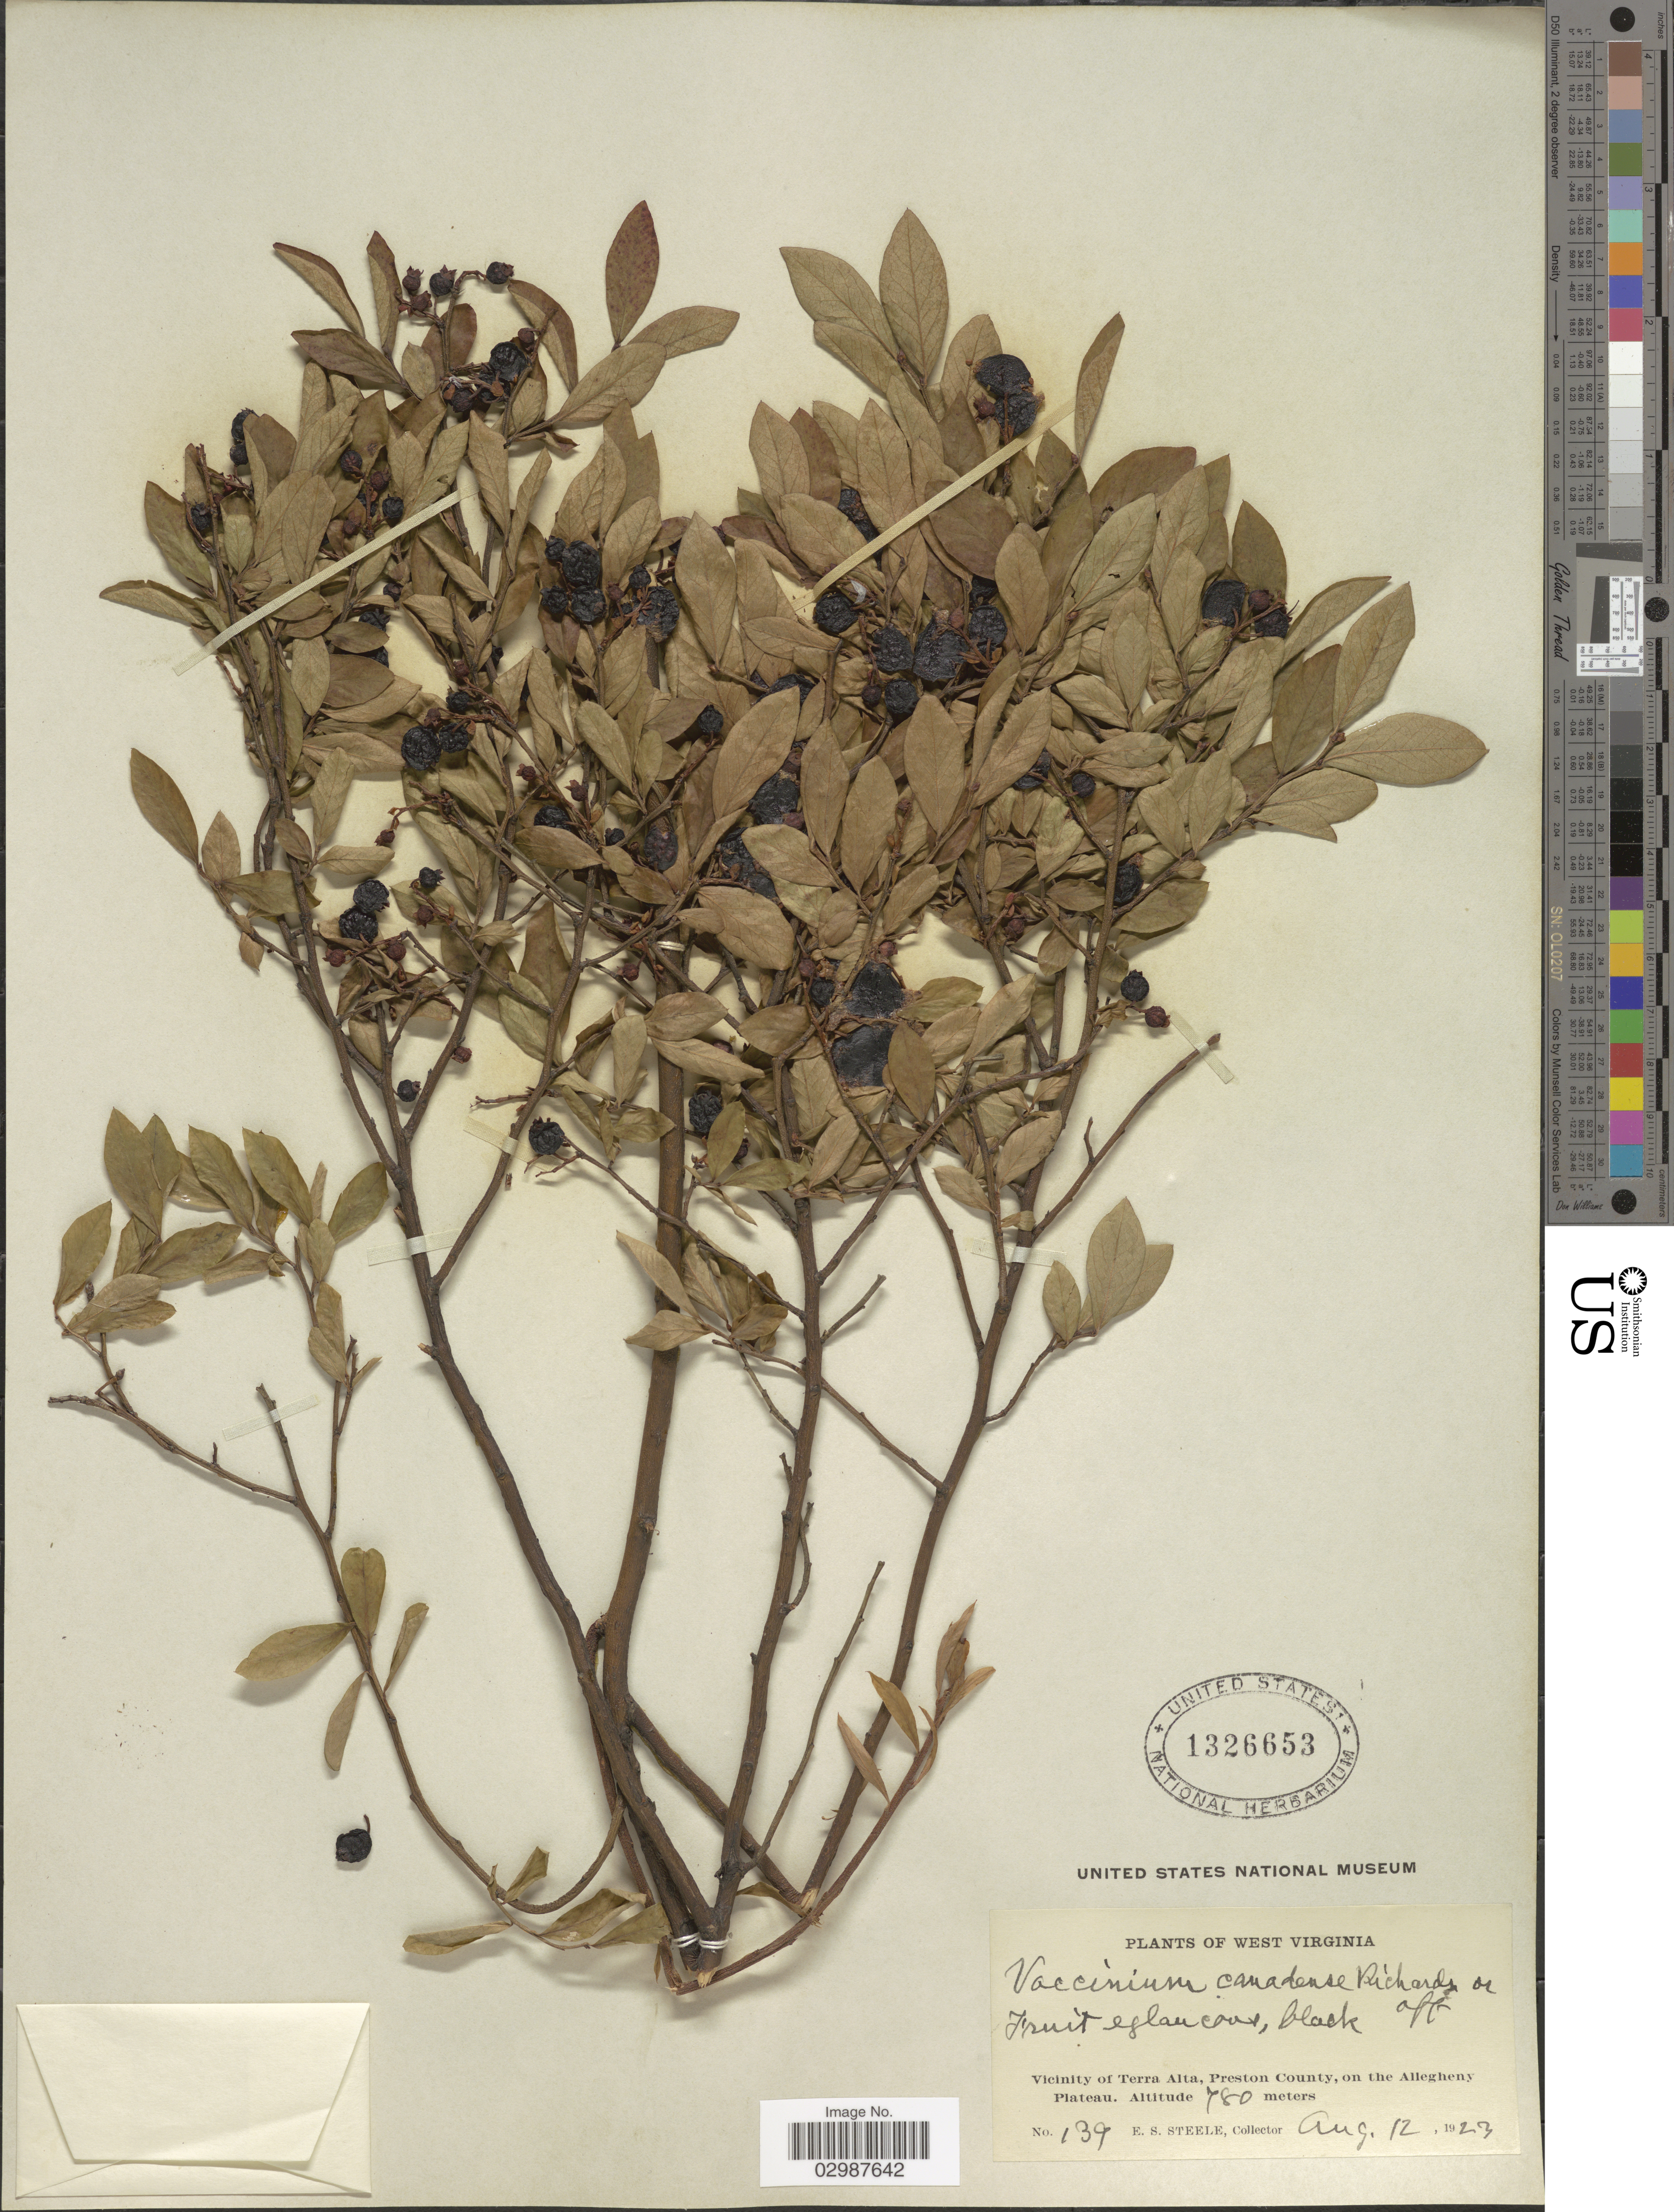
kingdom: Plantae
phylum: Tracheophyta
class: Magnoliopsida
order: Ericales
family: Ericaceae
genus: Vaccinium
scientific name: Vaccinium canadense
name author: Kalm ex Richardson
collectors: E. Steele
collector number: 139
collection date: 1923-08-12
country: United States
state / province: West Virginia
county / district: Preston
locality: Vicinity of Terra Alta, Preston County, on the Allegheny Plateau.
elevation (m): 780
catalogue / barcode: US 1326653